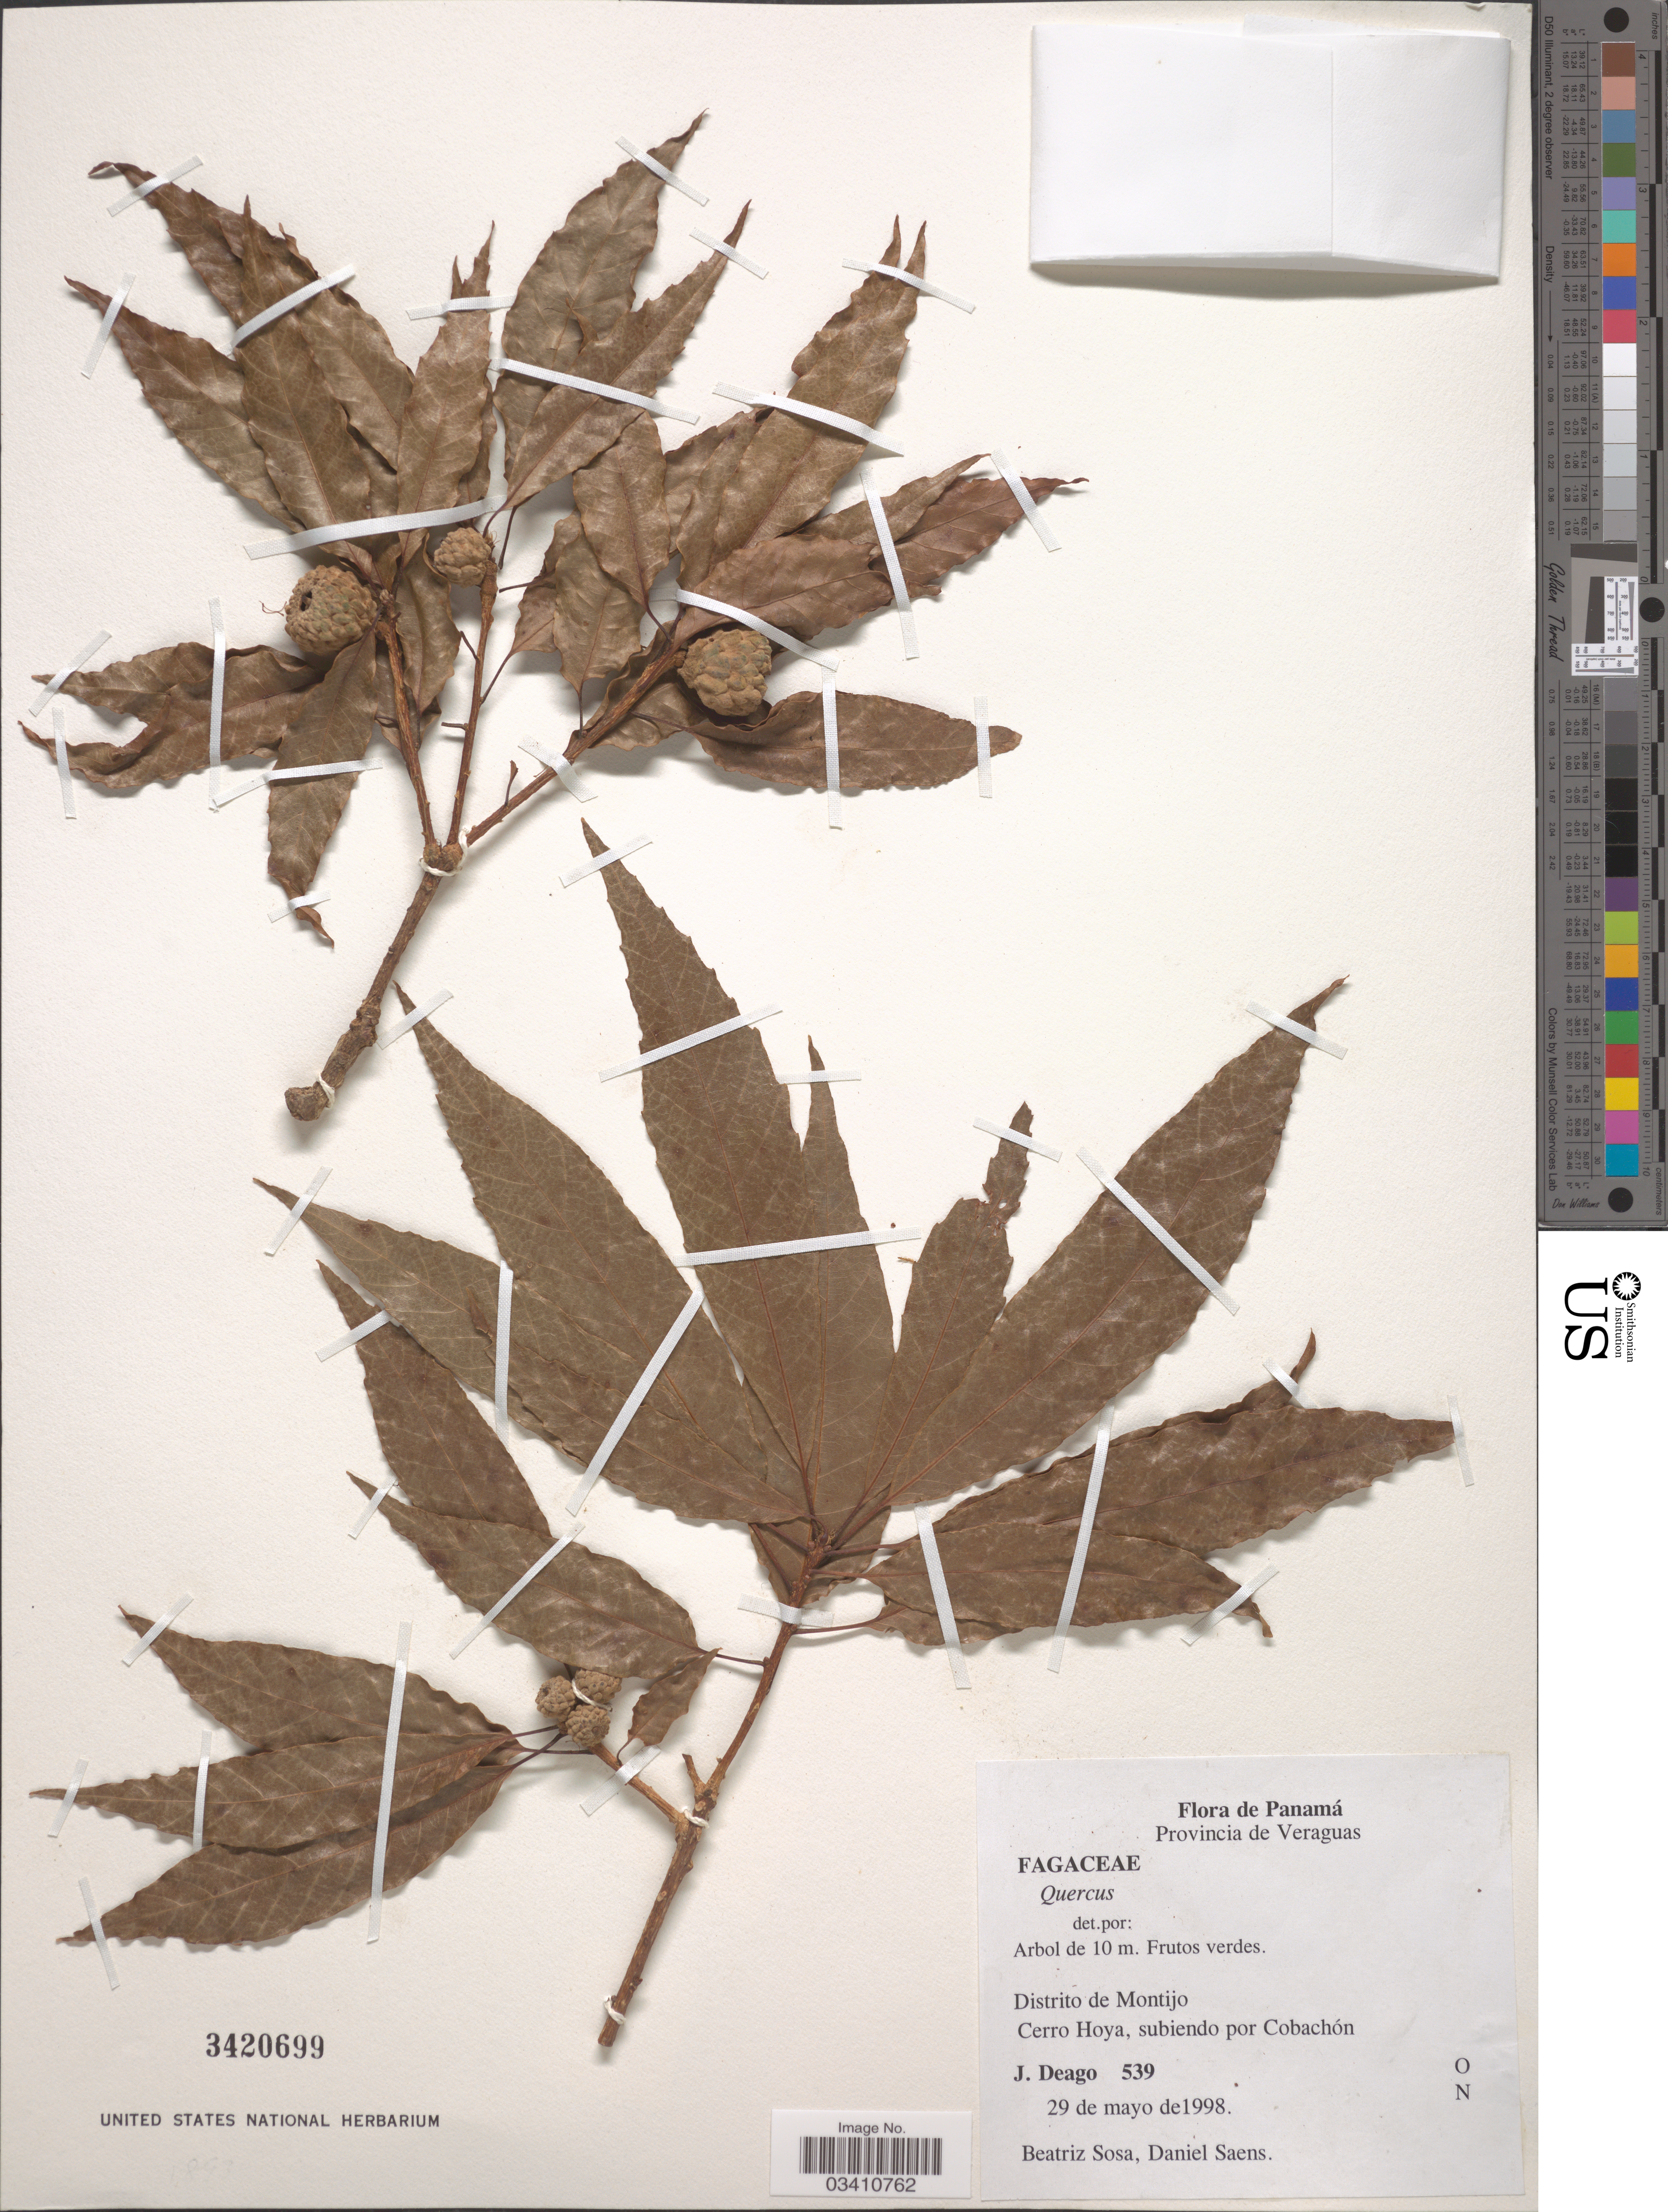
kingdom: Plantae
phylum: Tracheophyta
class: Magnoliopsida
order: Fagales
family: Fagaceae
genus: Quercus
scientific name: Quercus sp.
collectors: J. Deago, B. Sosa & D. Saens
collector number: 539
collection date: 1998-05-29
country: Panama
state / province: Veraguas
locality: Distrito de Montijo. Cerro Hoya, subiendo por Cobachón.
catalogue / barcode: US 3420699